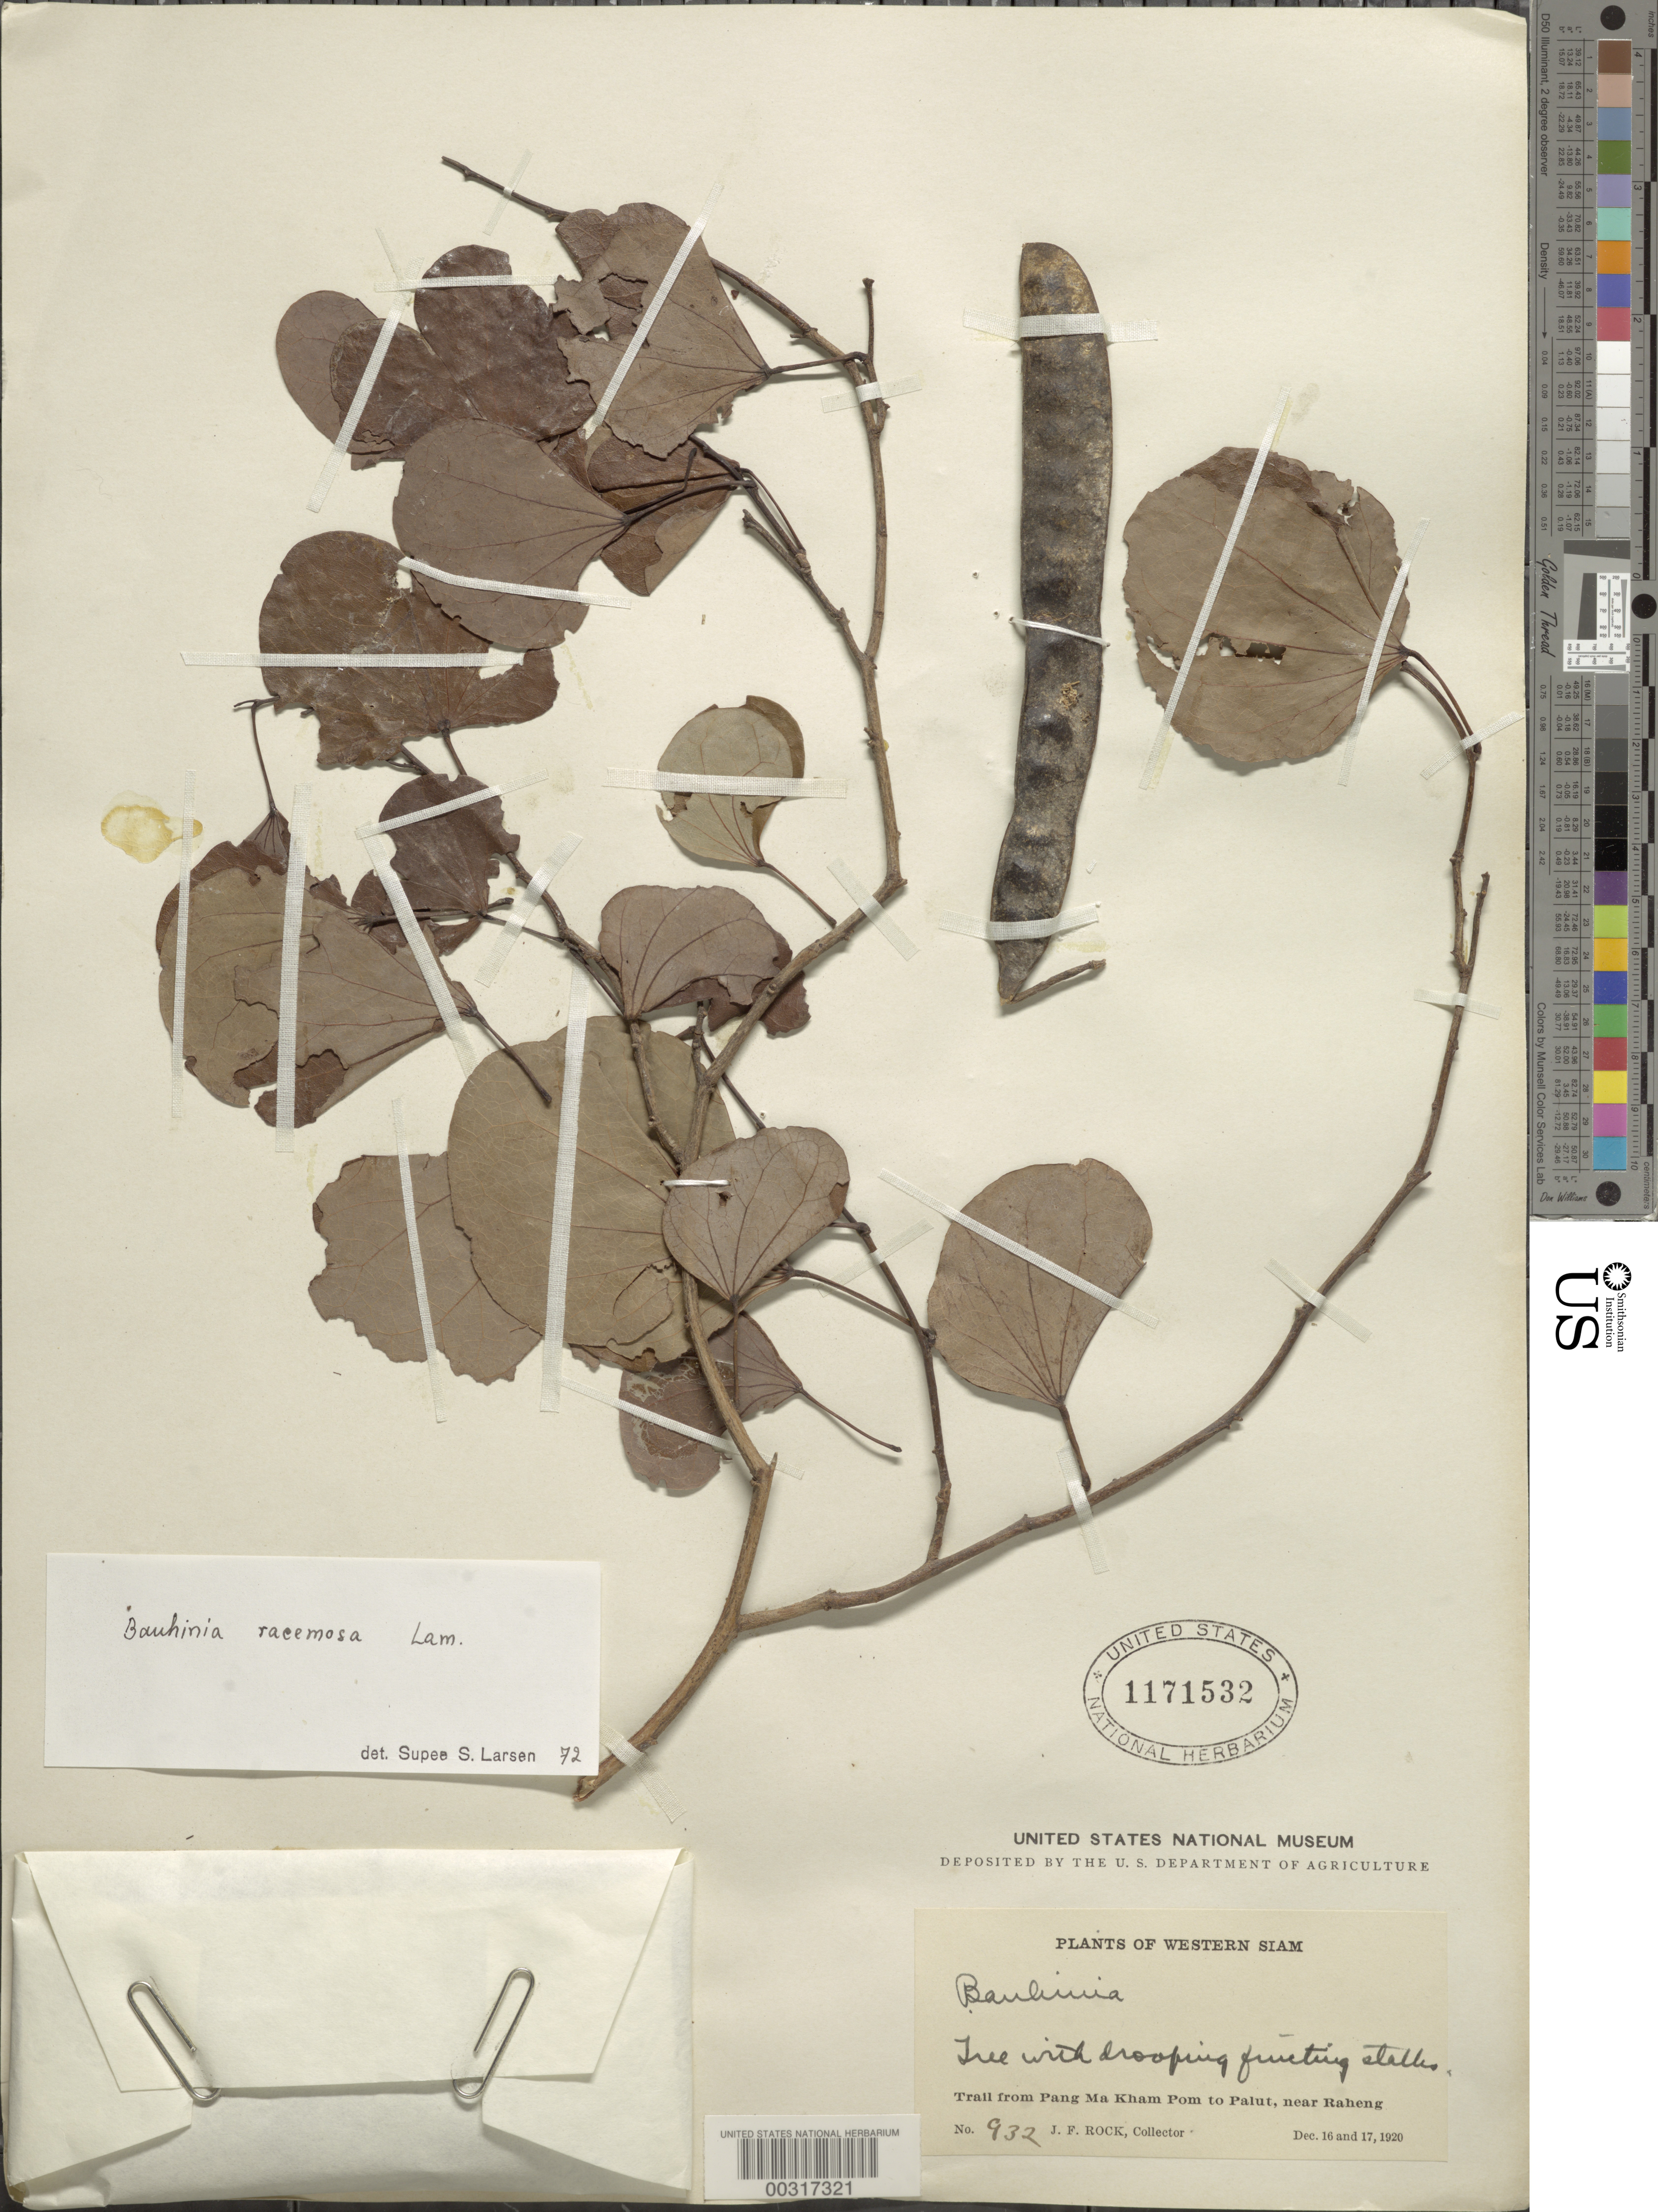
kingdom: Plantae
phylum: Tracheophyta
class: Magnoliopsida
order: Fabales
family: Fabaceae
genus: Bauhinia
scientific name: Bauhinia racemosa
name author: Lam.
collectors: J. F. Rock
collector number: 932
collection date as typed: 16 Dec 1920 and 17 Dec 1920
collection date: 1920-12-16,1920-12-17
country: Thailand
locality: Trail from pang ma kham pom to palut, near raheng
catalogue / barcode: US 1171532